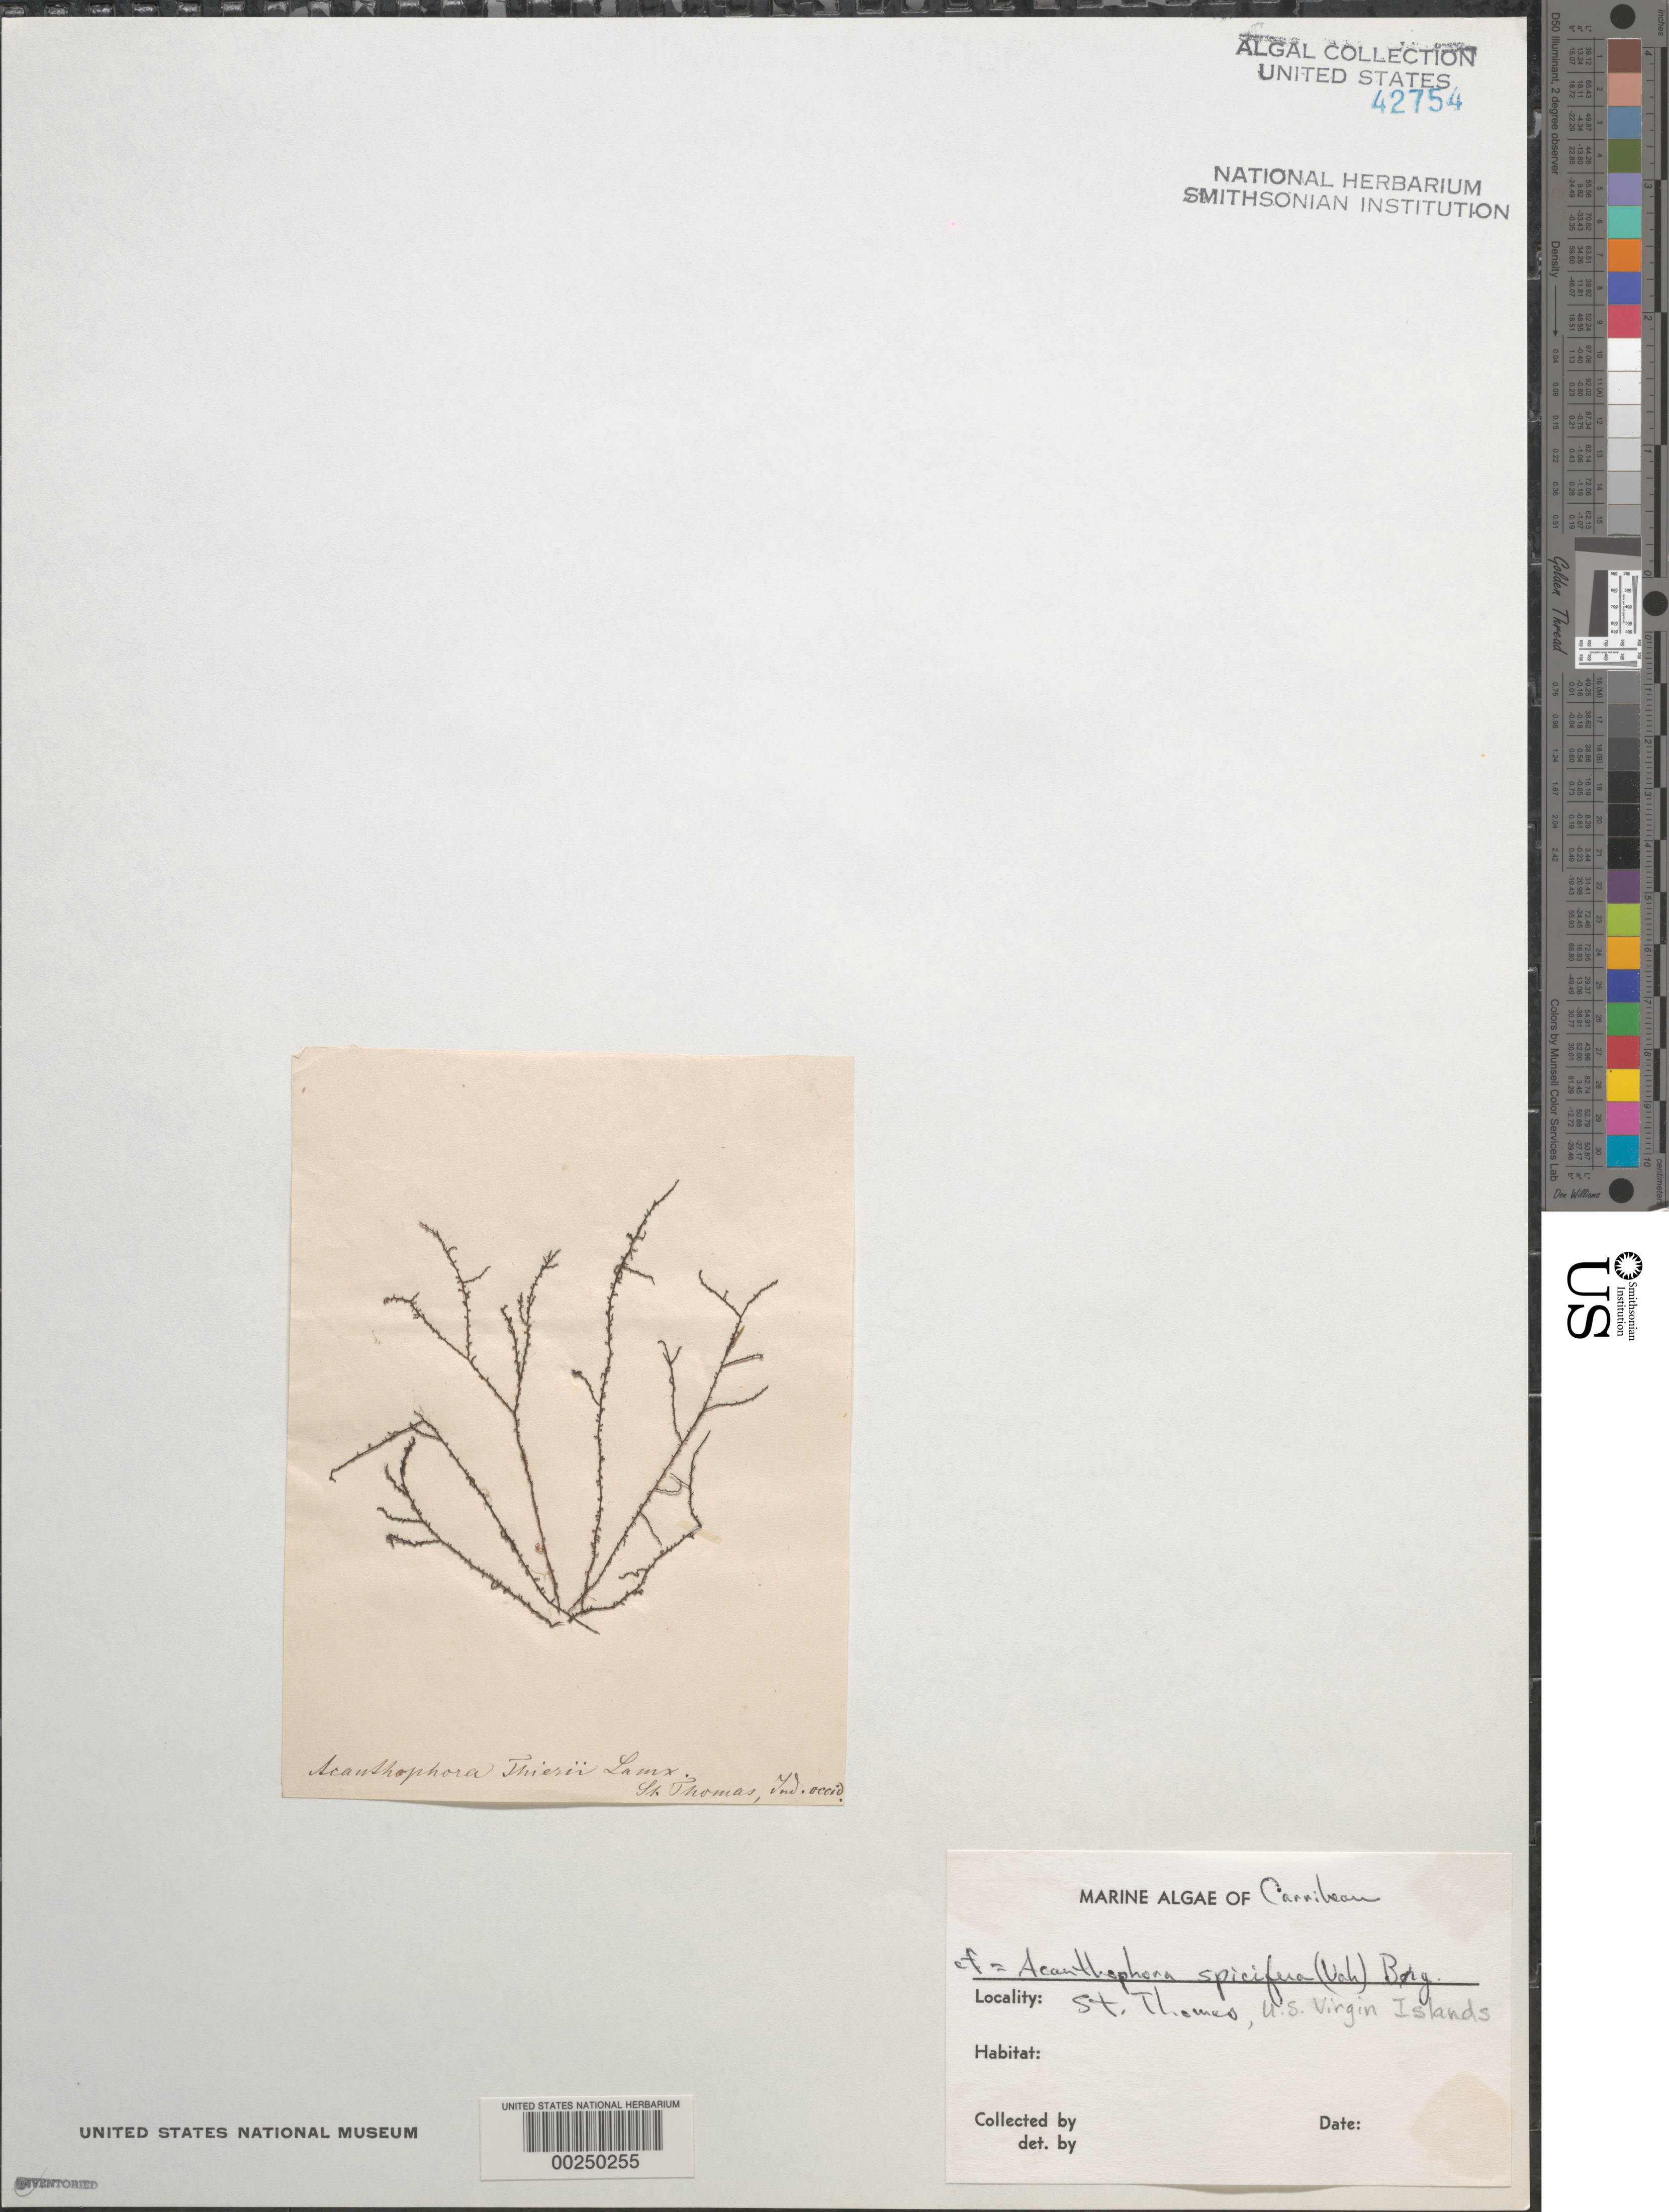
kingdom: Plantae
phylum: Rhodophyta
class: Florideophyceae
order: Ceramiales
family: Rhodomelaceae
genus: Acanthophora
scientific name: Acanthophora spicifera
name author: (Vahl) Børgesen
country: U.S. Virgin Islands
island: St. Thomas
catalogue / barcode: US 42754